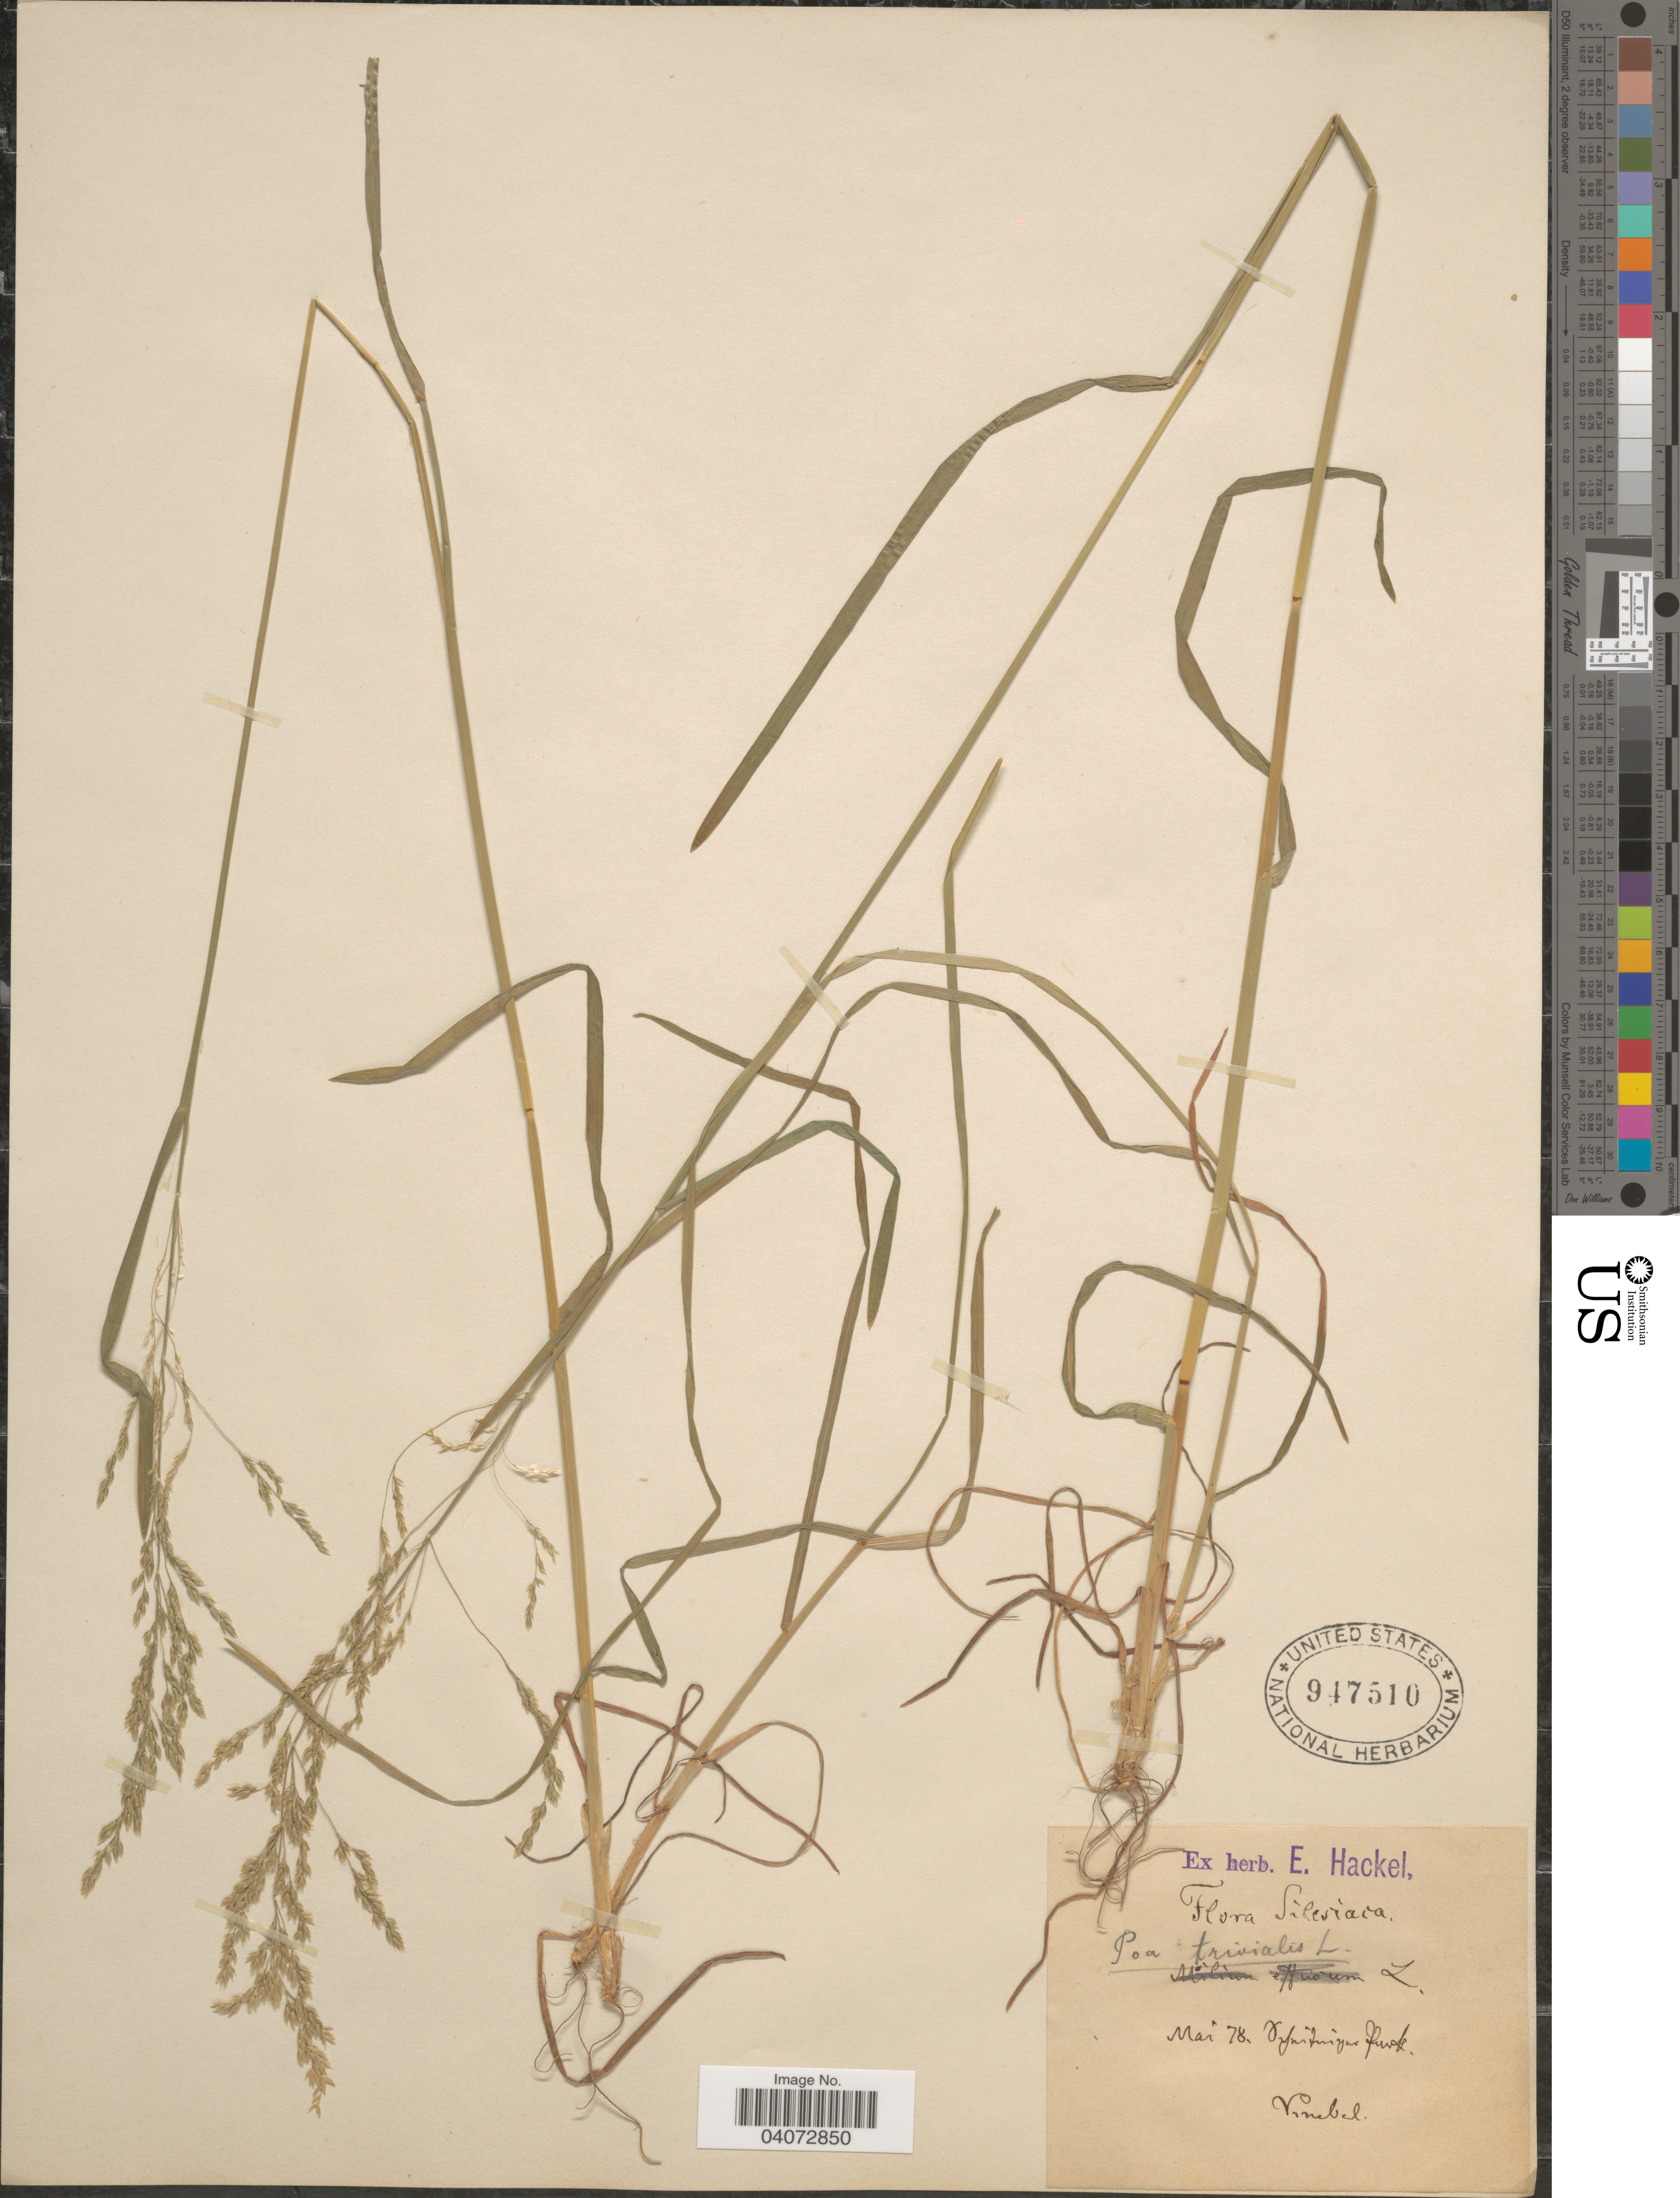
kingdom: Plantae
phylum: Tracheophyta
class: Liliopsida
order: Poales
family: Poaceae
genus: Poa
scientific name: Poa trivialis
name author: L.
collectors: Vinebel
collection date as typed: Transcribed d/m/y: /5/78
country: Czechia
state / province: Moravian-Silesian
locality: Silesiaca. X.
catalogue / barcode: US 947510